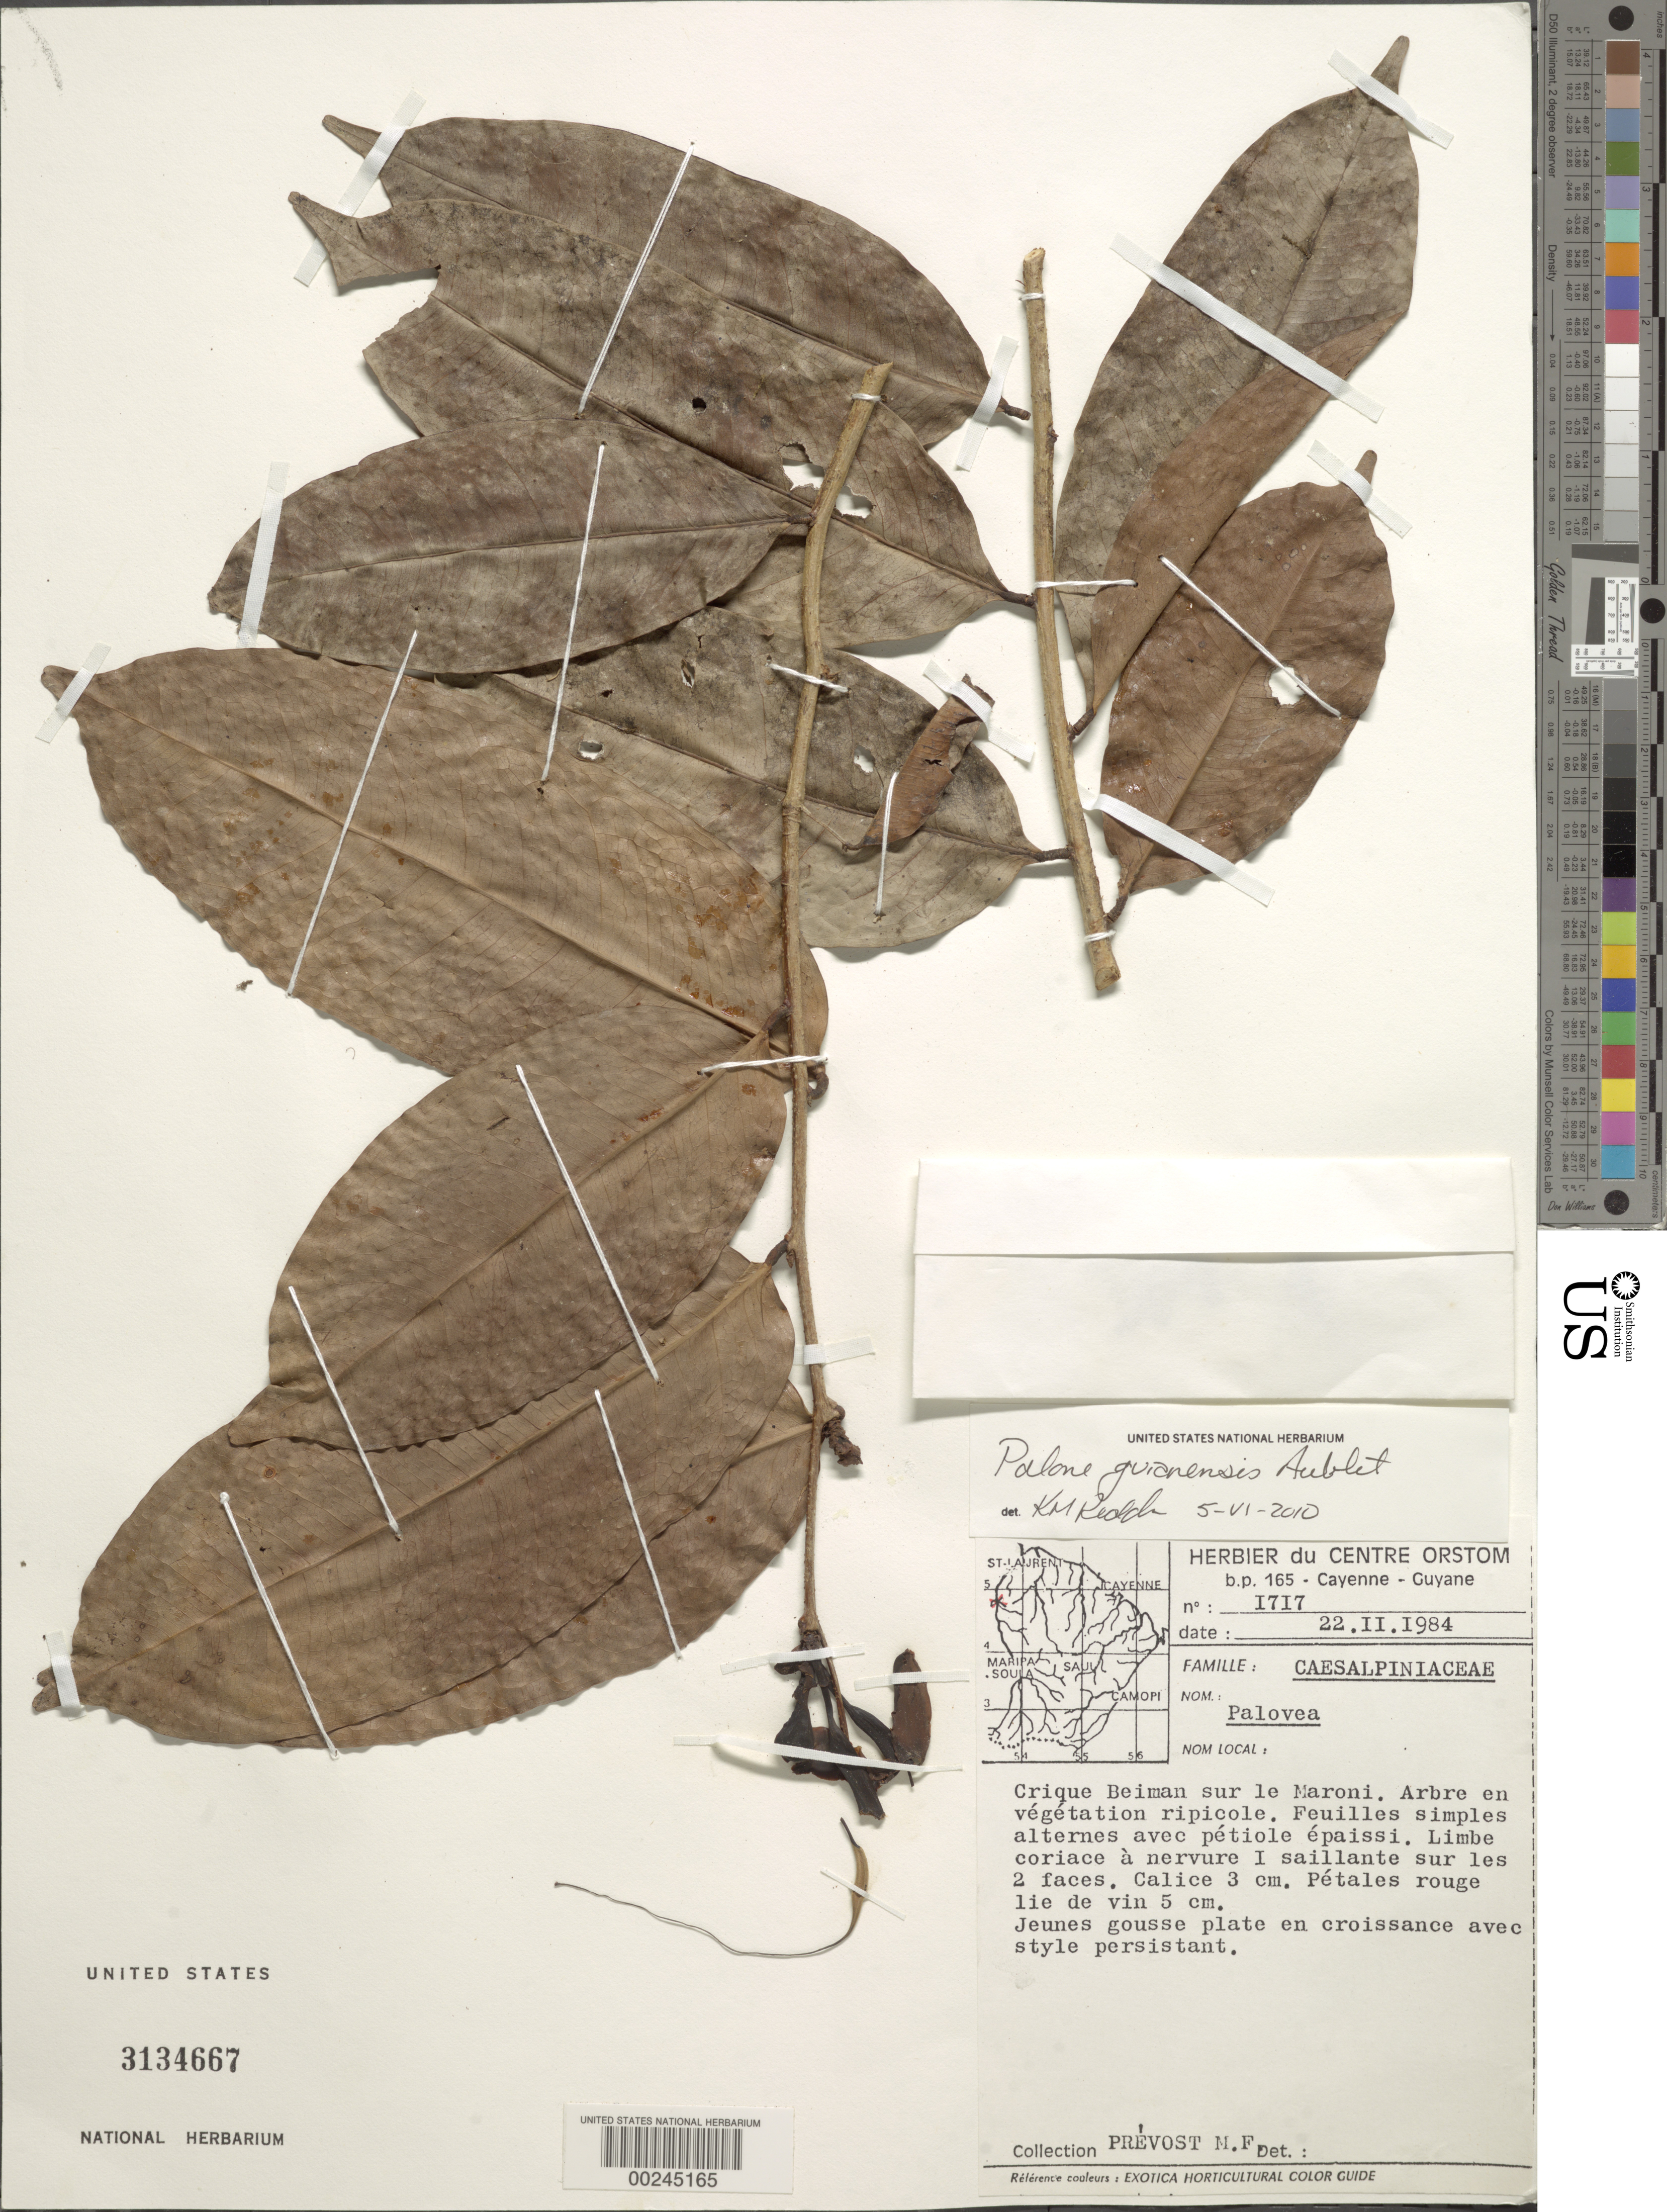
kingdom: Plantae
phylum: Tracheophyta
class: Magnoliopsida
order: Fabales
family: Fabaceae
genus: Paloue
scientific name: Paloue guianensis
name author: Aubl.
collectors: M.-F. Prévost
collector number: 1717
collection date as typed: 22 Feb 1984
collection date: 1984-02-22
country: French Guiana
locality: Crique beiman above maroni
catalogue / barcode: US 3134667